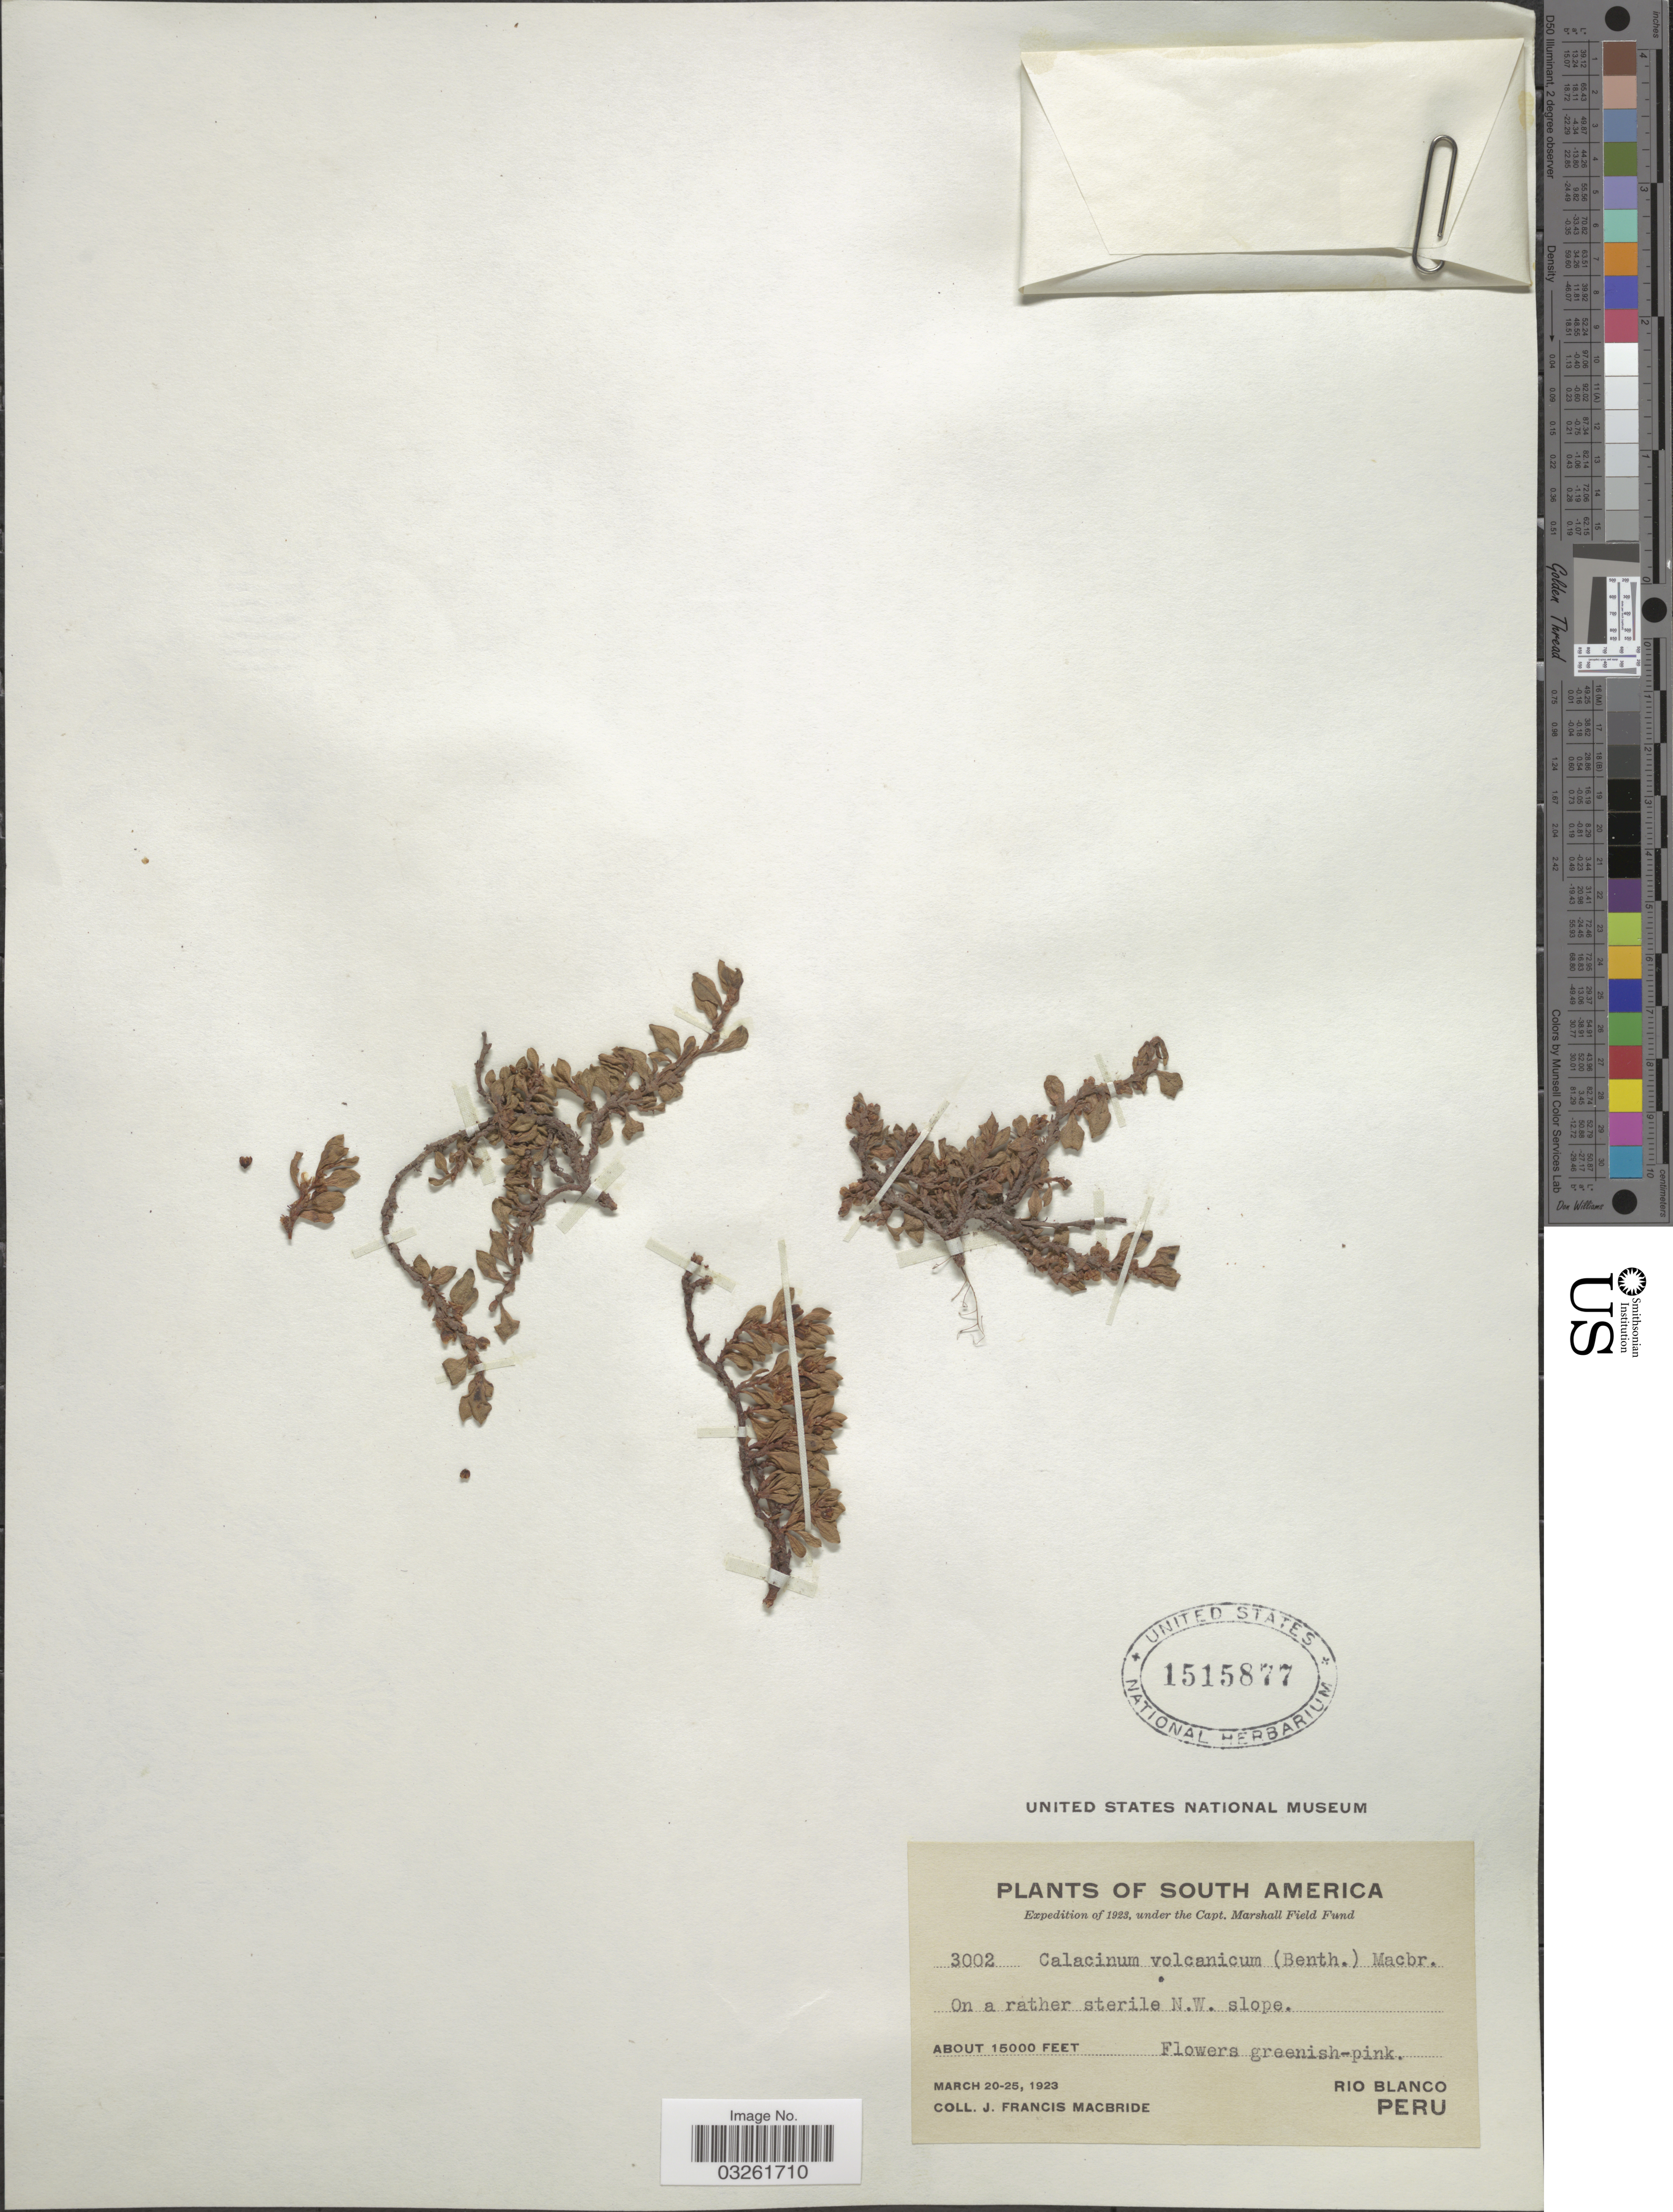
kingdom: Plantae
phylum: Tracheophyta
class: Magnoliopsida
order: Caryophyllales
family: Polygonaceae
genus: Muehlenbeckia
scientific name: Muehlenbeckia volcanica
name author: (Benth.) Endl.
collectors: J. F. Macbride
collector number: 3002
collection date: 1923-03-20/1923-03-25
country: Peru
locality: Rio Blanco.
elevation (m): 4572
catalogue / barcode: US 1515877